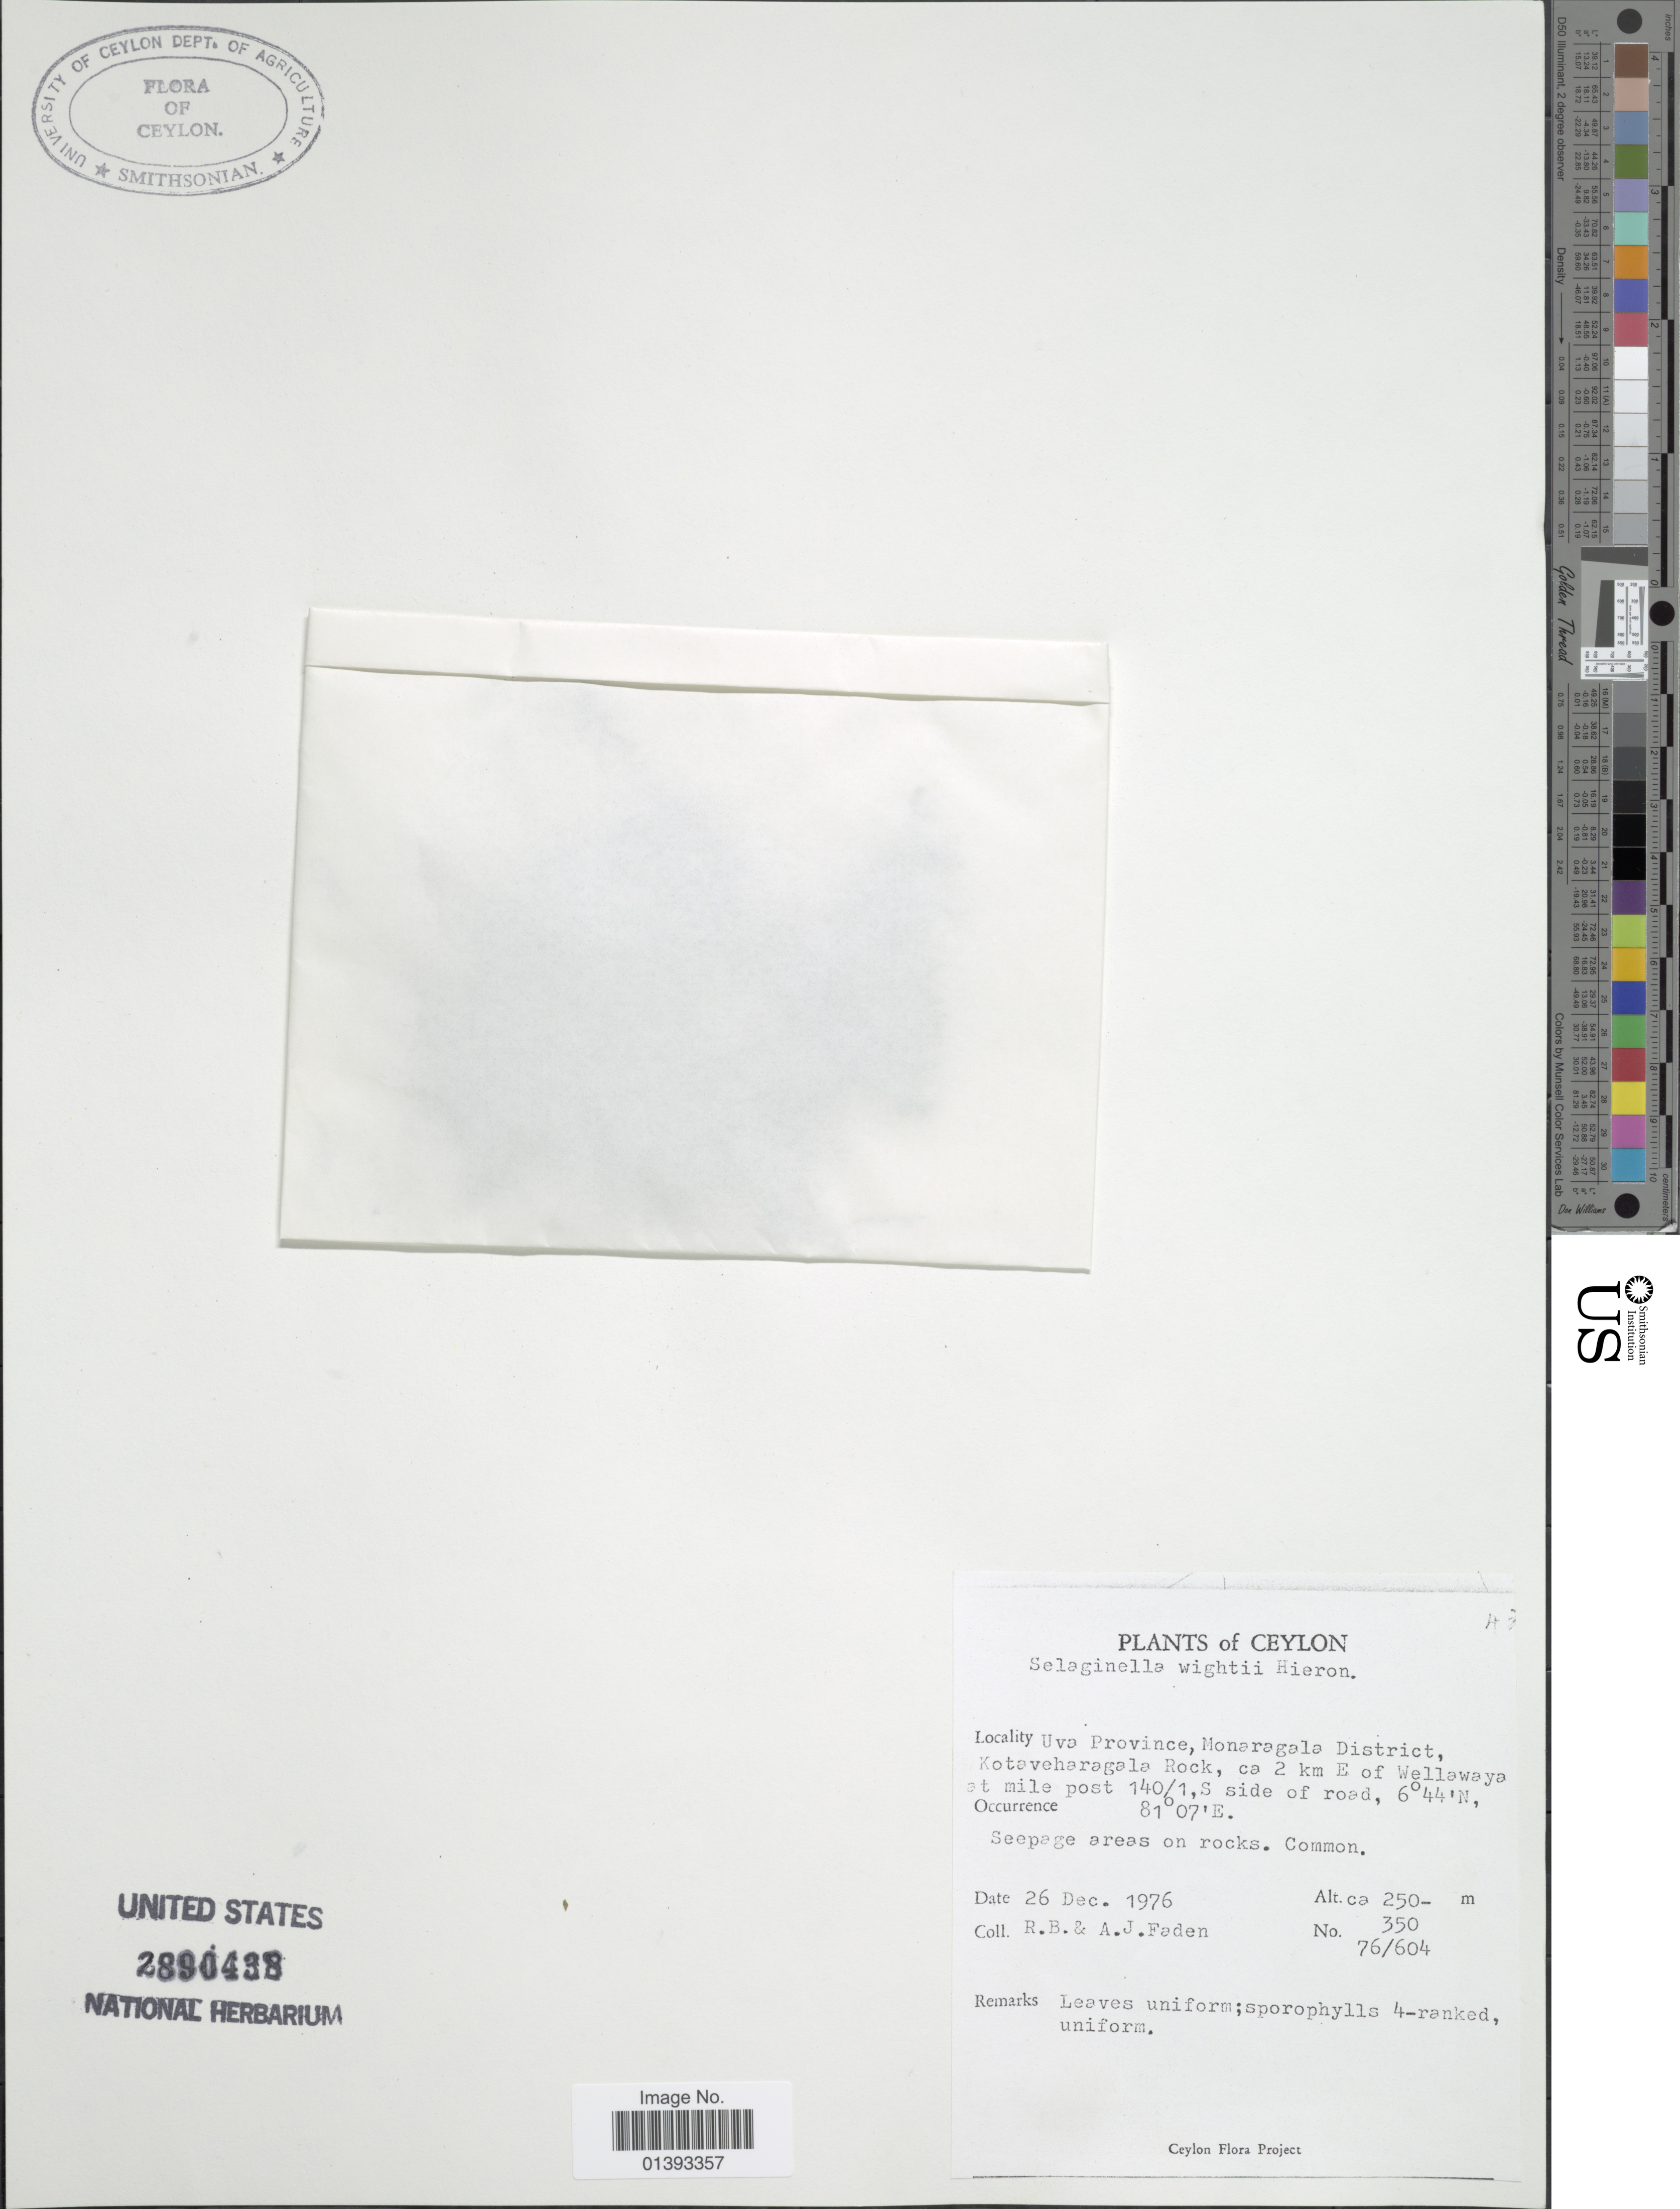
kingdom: Plantae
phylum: Tracheophyta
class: Lycopodiopsida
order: Selaginellales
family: Selaginellaceae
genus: Selaginella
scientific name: Selaginella wrightii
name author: Hieron.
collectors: R. B. Faden & A. J. Faden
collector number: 76/604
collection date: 1976-12-26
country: Sri Lanka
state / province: Uva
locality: Uva province, Monaragala District, Kotaveharagala Rock, ca 2km E of Wellawaya at mile post 140/1, S side of road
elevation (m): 250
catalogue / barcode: US 2890438